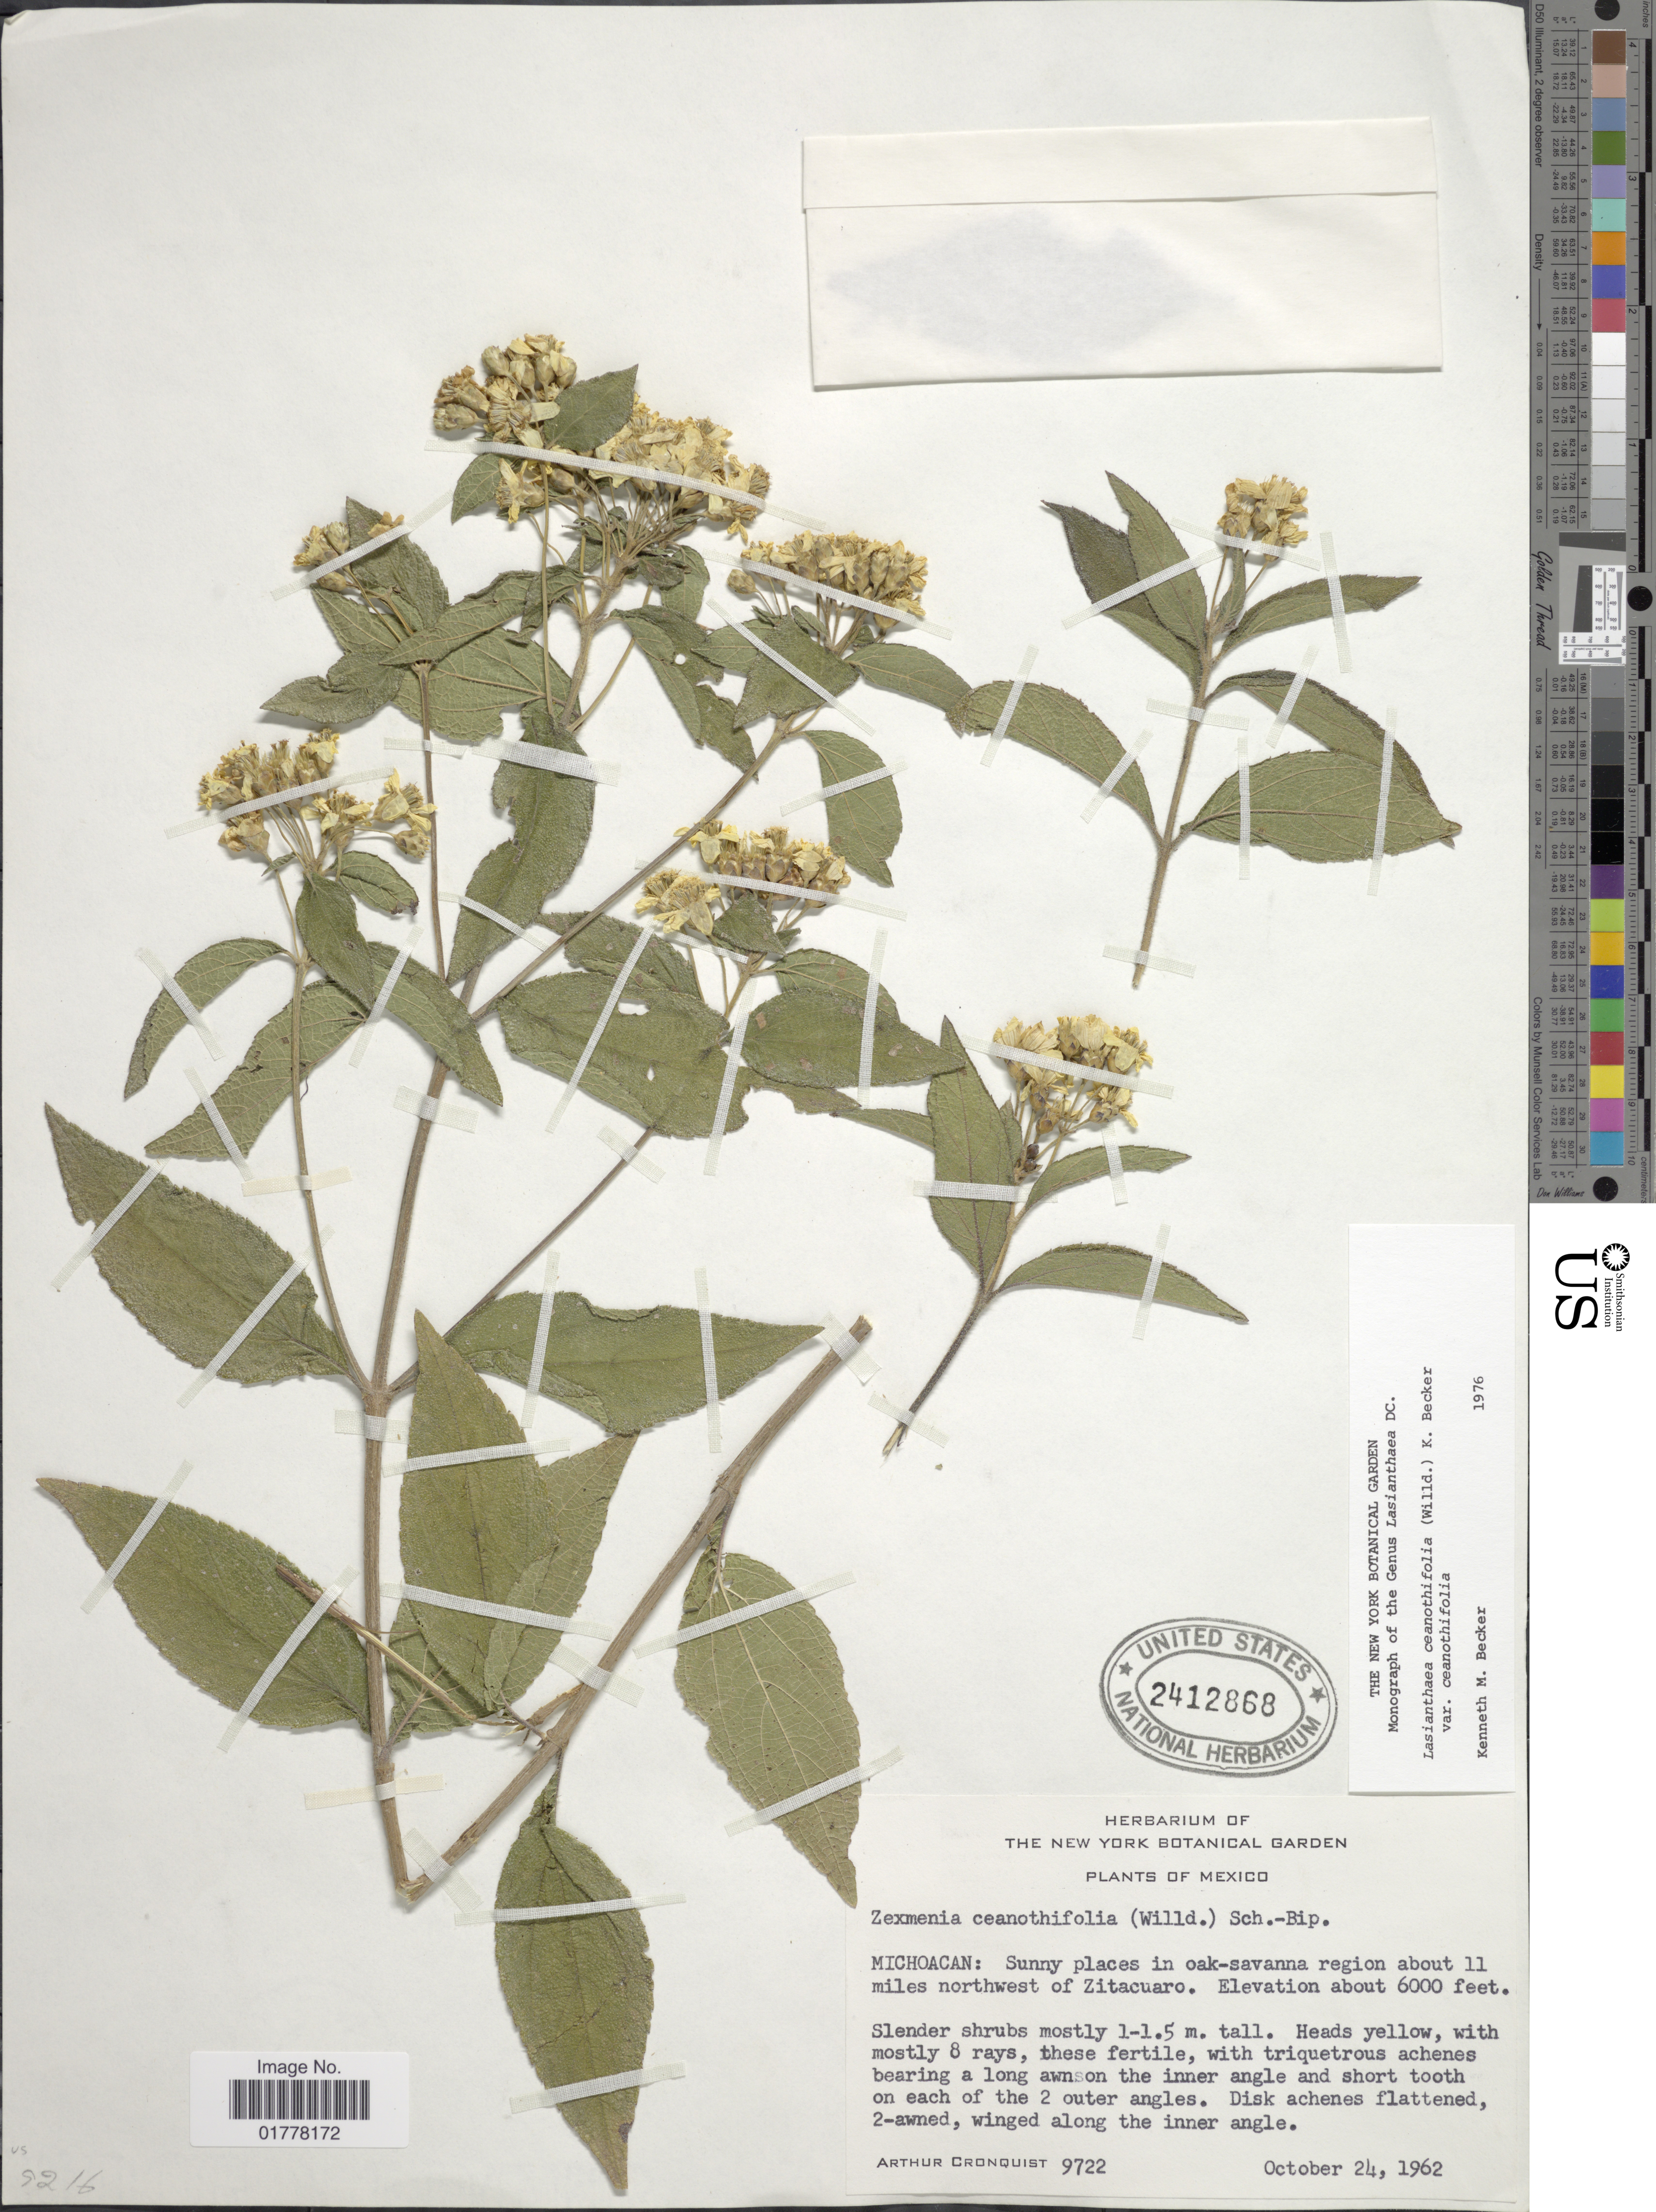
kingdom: Plantae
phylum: Tracheophyta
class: Magnoliopsida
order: Asterales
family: Asteraceae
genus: Lasianthaea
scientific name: Lasianthaea ceanothifolia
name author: (Willd.) K.M. Becker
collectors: A. J. Cronquist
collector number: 9722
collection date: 1962-10-24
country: Mexico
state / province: Michoacán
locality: Michoacan: Sunny places in oak-savanna region about 11 miles northwest of Zitacuaro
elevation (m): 1829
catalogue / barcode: US 2412868